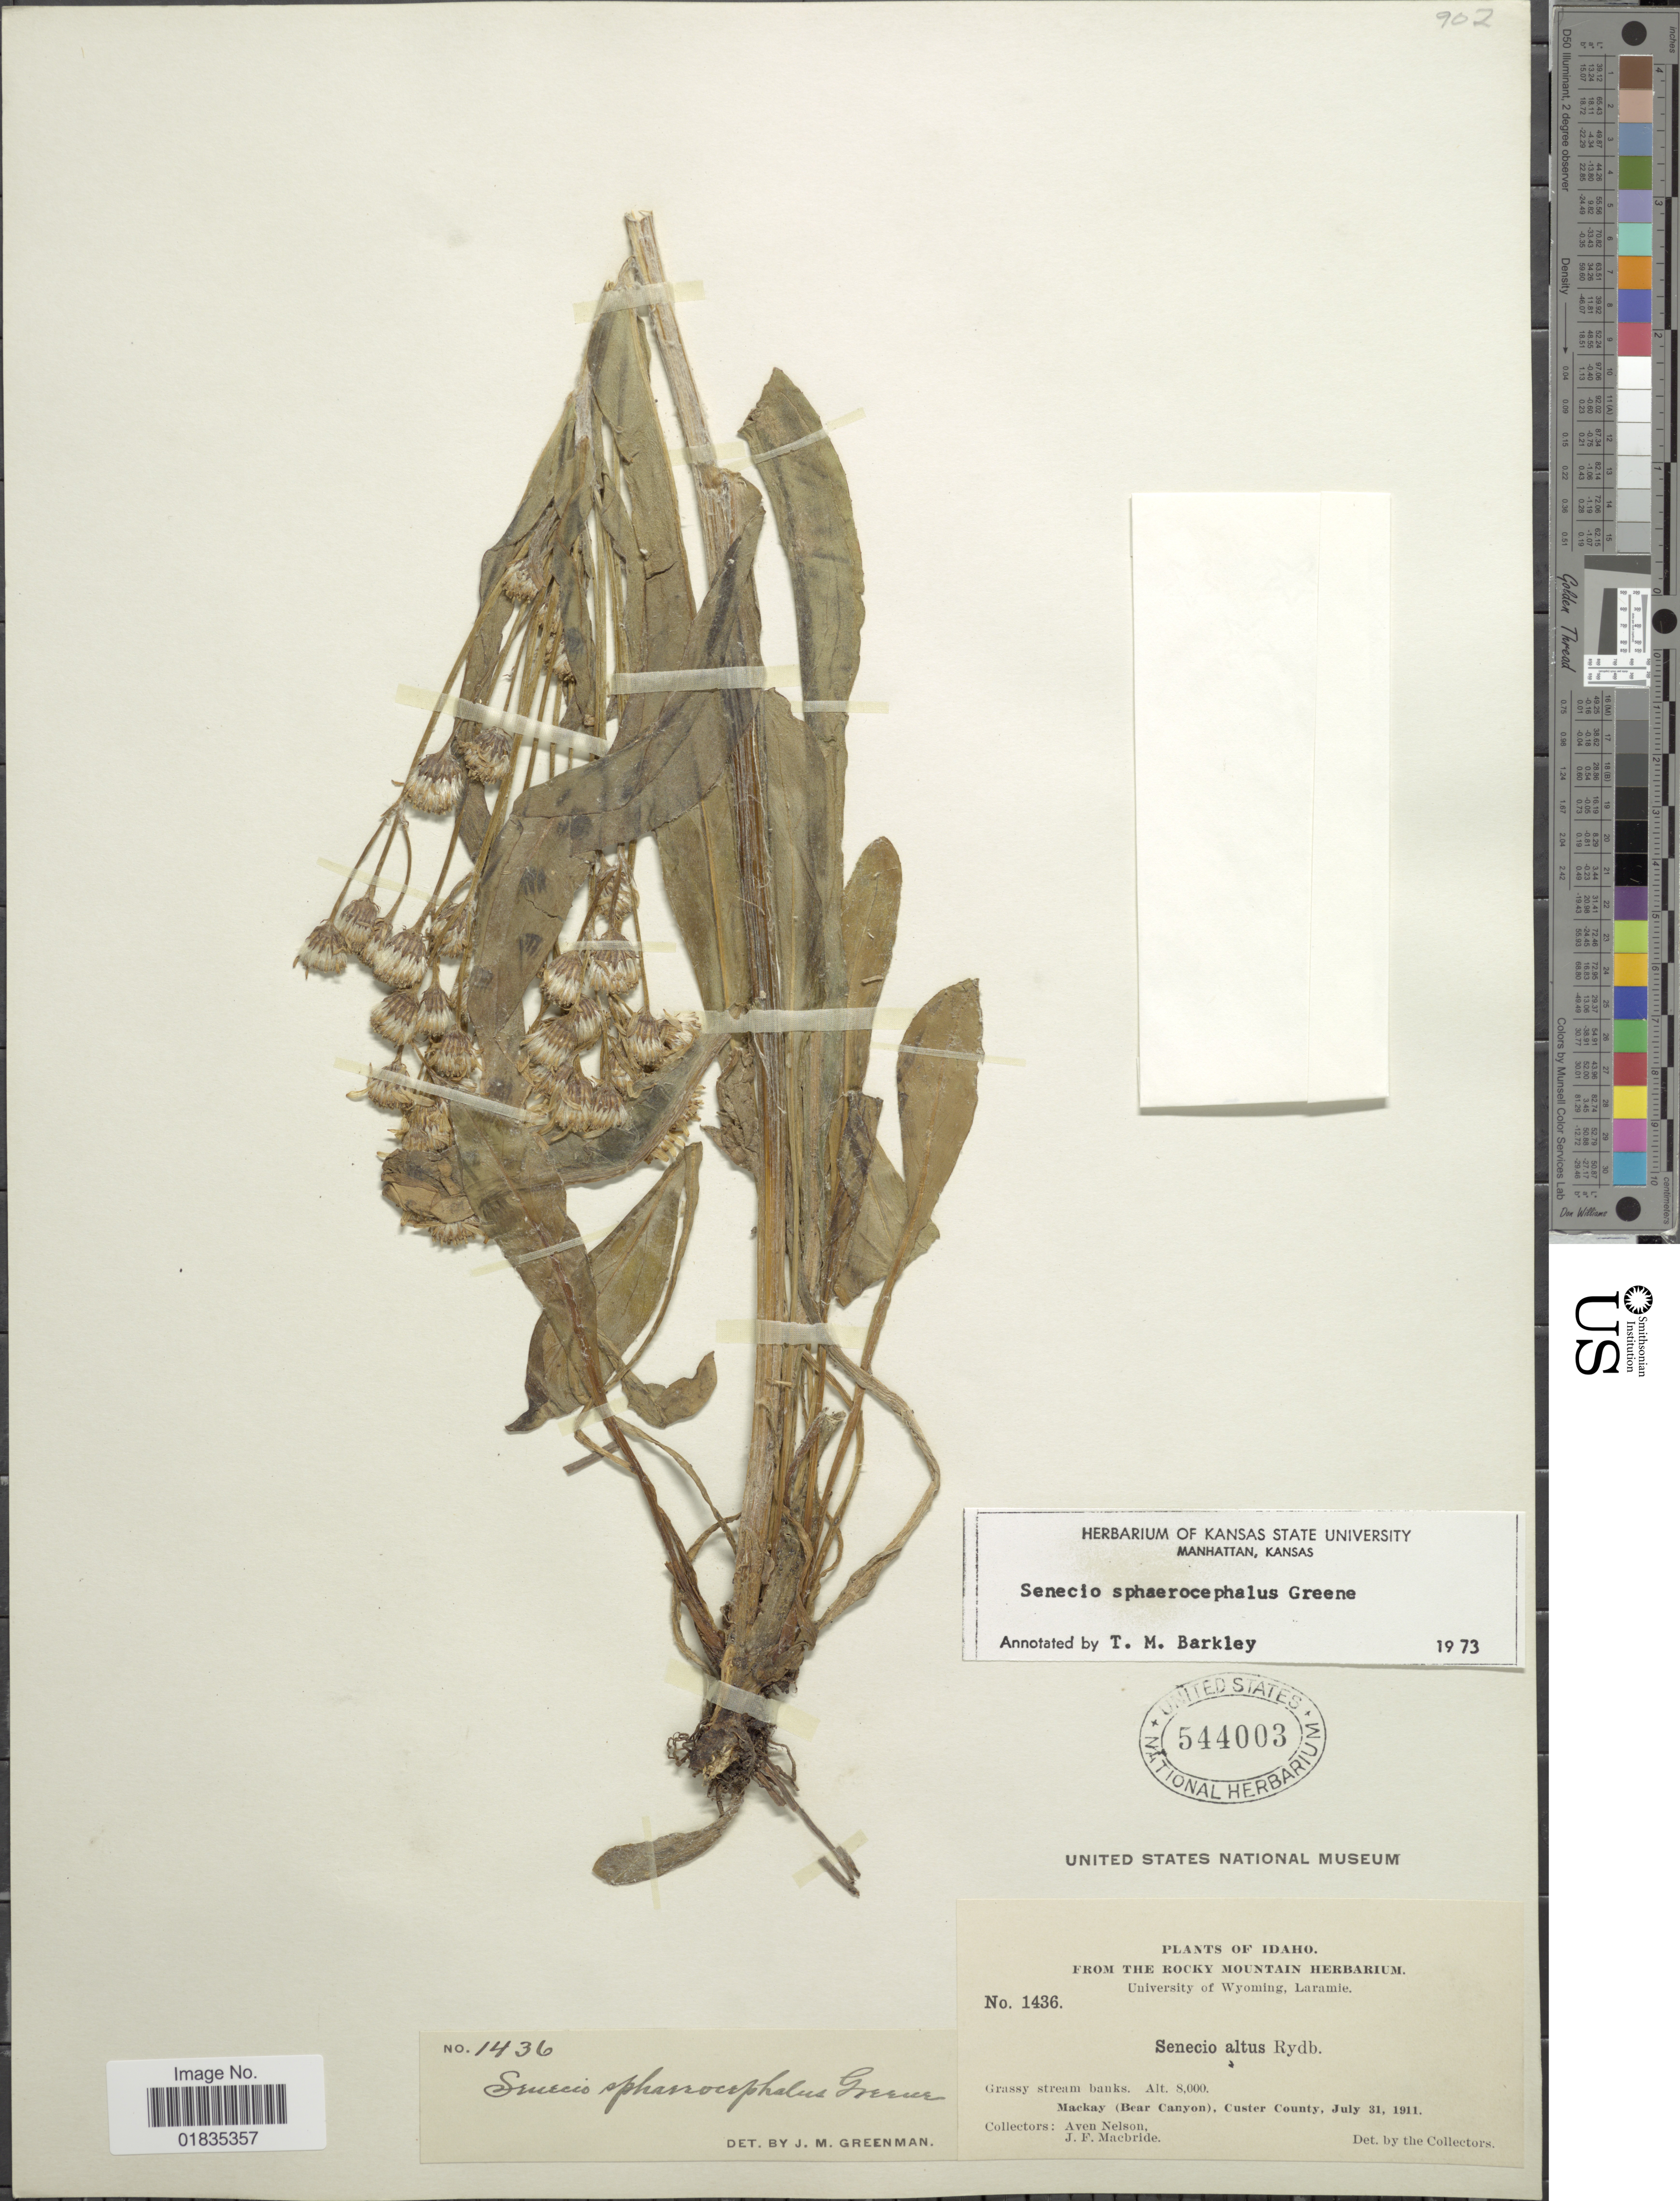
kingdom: Plantae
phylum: Tracheophyta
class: Magnoliopsida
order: Asterales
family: Asteraceae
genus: Senecio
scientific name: Senecio sphaerocephalus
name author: Greene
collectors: A. Nelson & J. F. Macbride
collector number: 1436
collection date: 1911-07-31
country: United States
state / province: Idaho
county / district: Custer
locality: Grassy stream banks, Mackay (Bear Canyon)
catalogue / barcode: US 544003